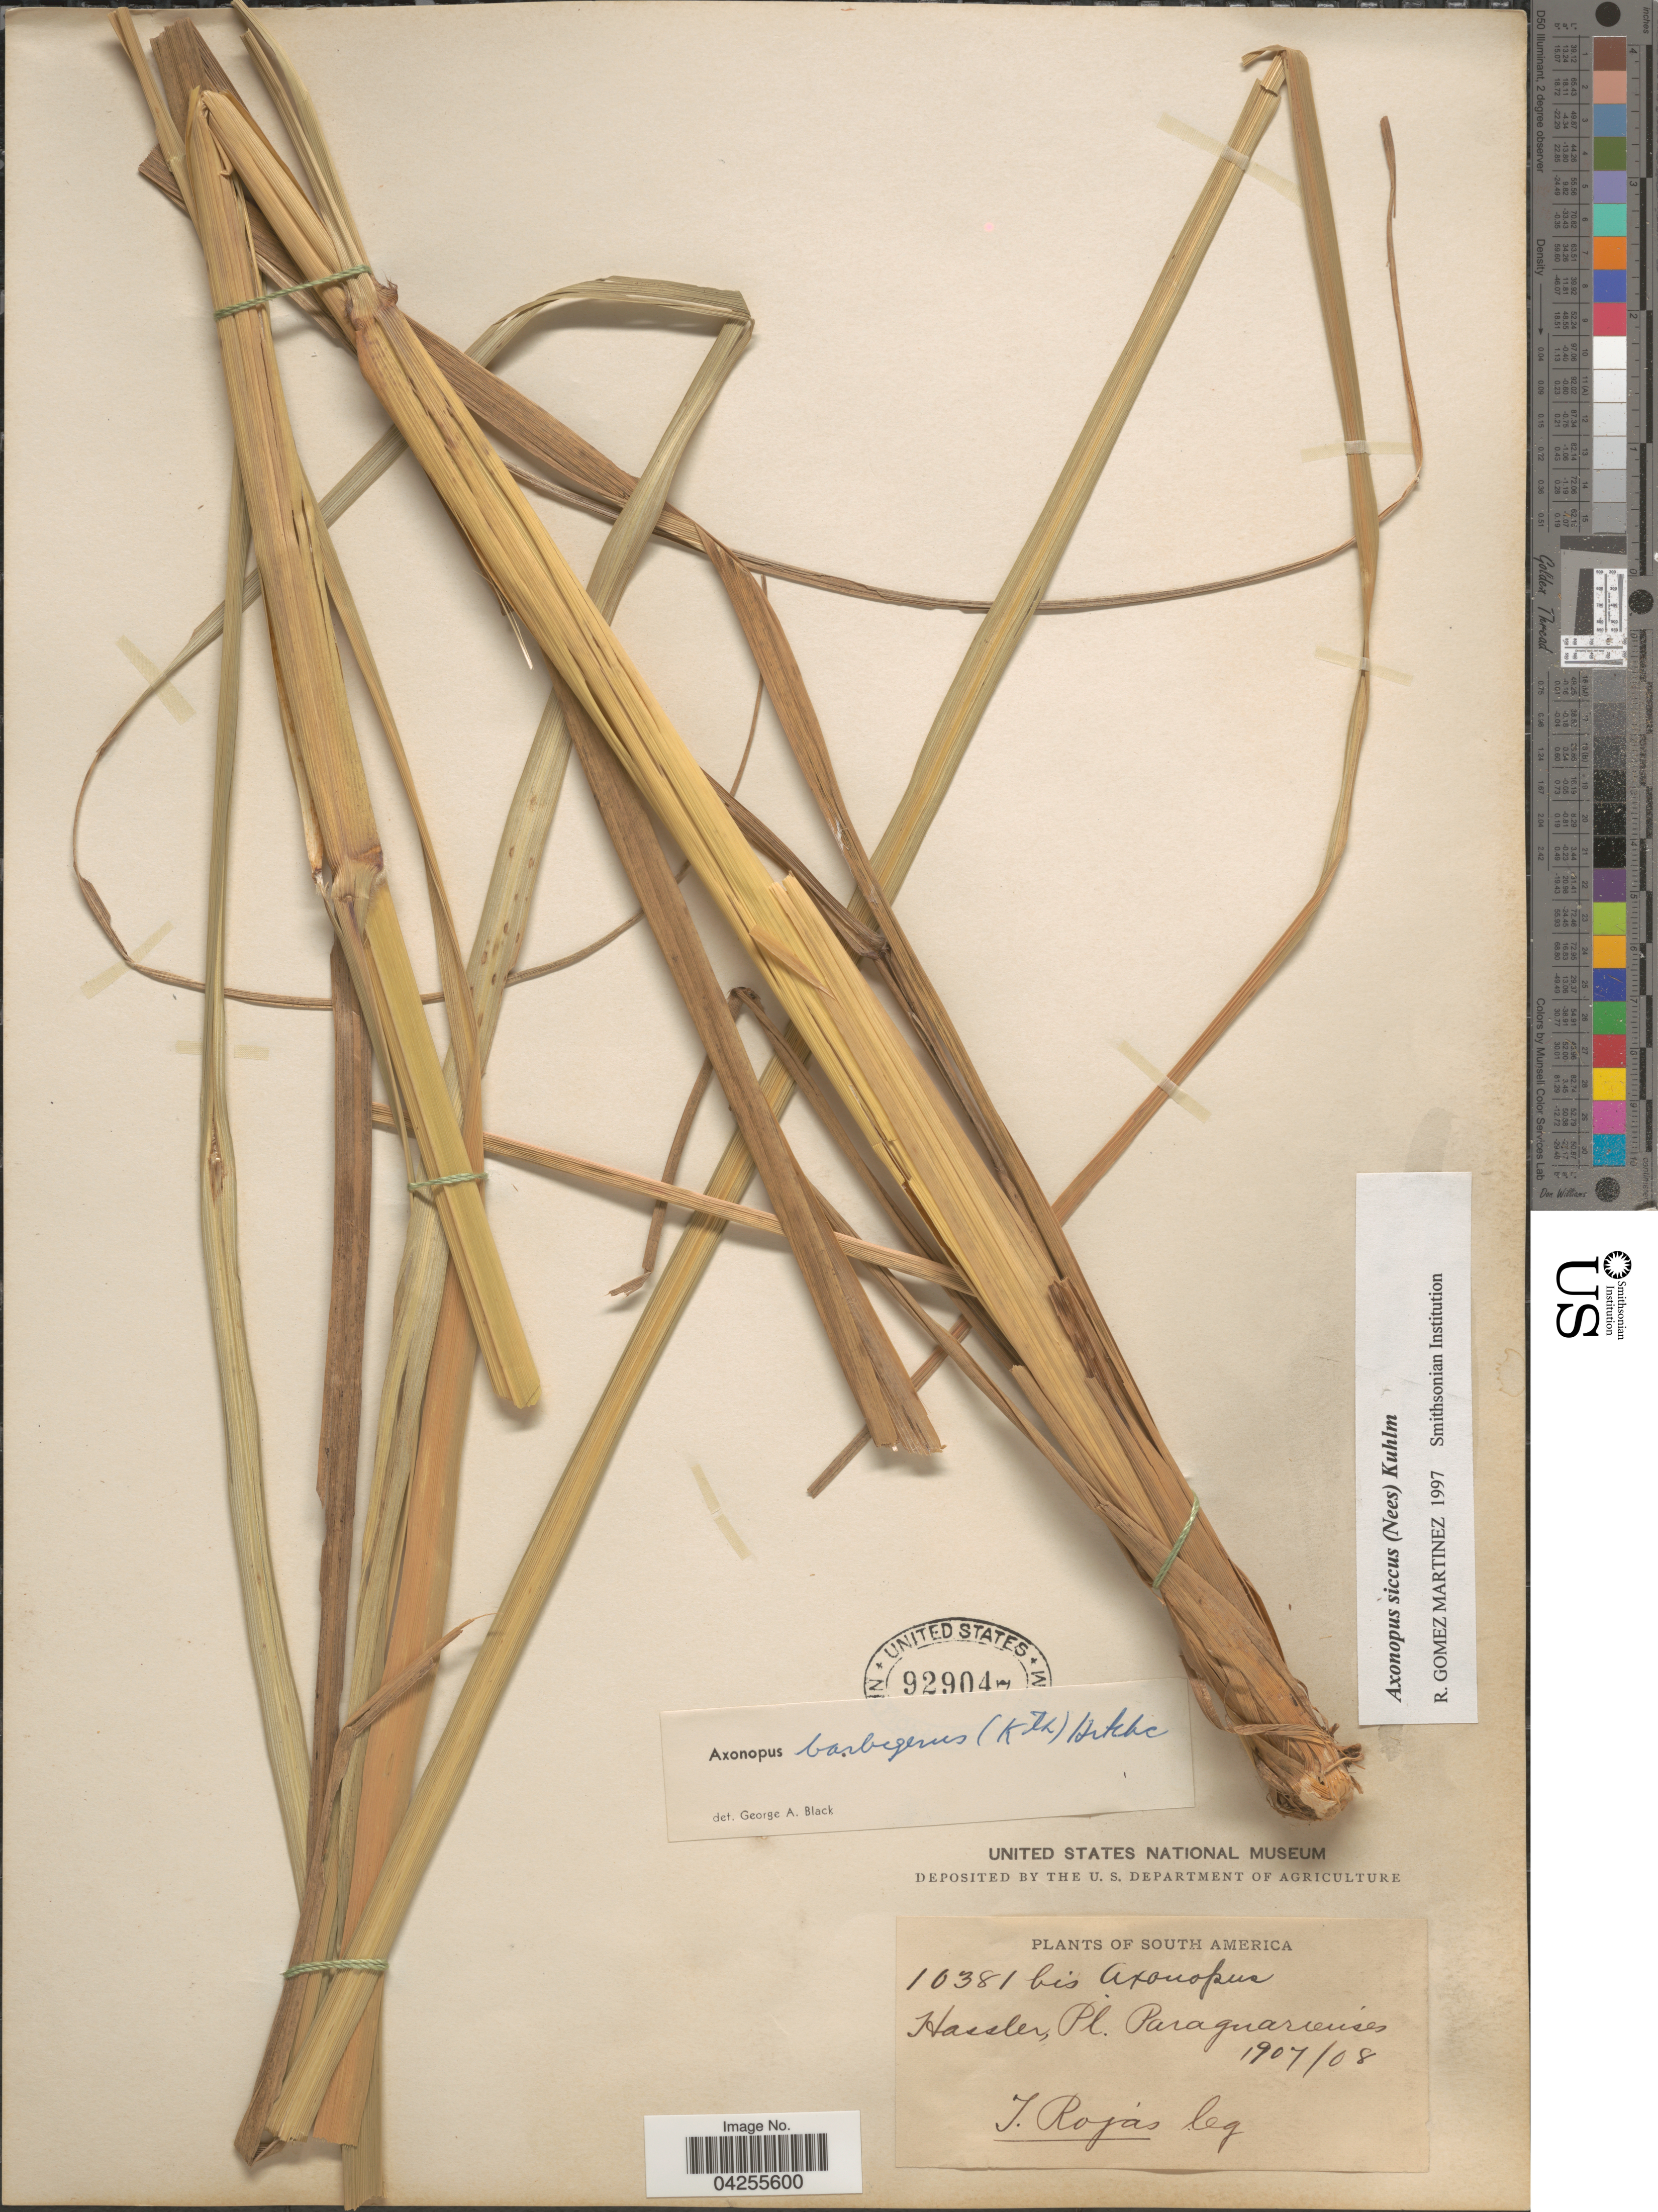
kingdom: Plantae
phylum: Tracheophyta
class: Liliopsida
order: Poales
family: Poaceae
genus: Axonopus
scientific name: Axonopus siccus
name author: (Nees) Kuhlm.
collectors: T. Rojas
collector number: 10381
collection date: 1907/1908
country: Paraguay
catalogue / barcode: US 929047